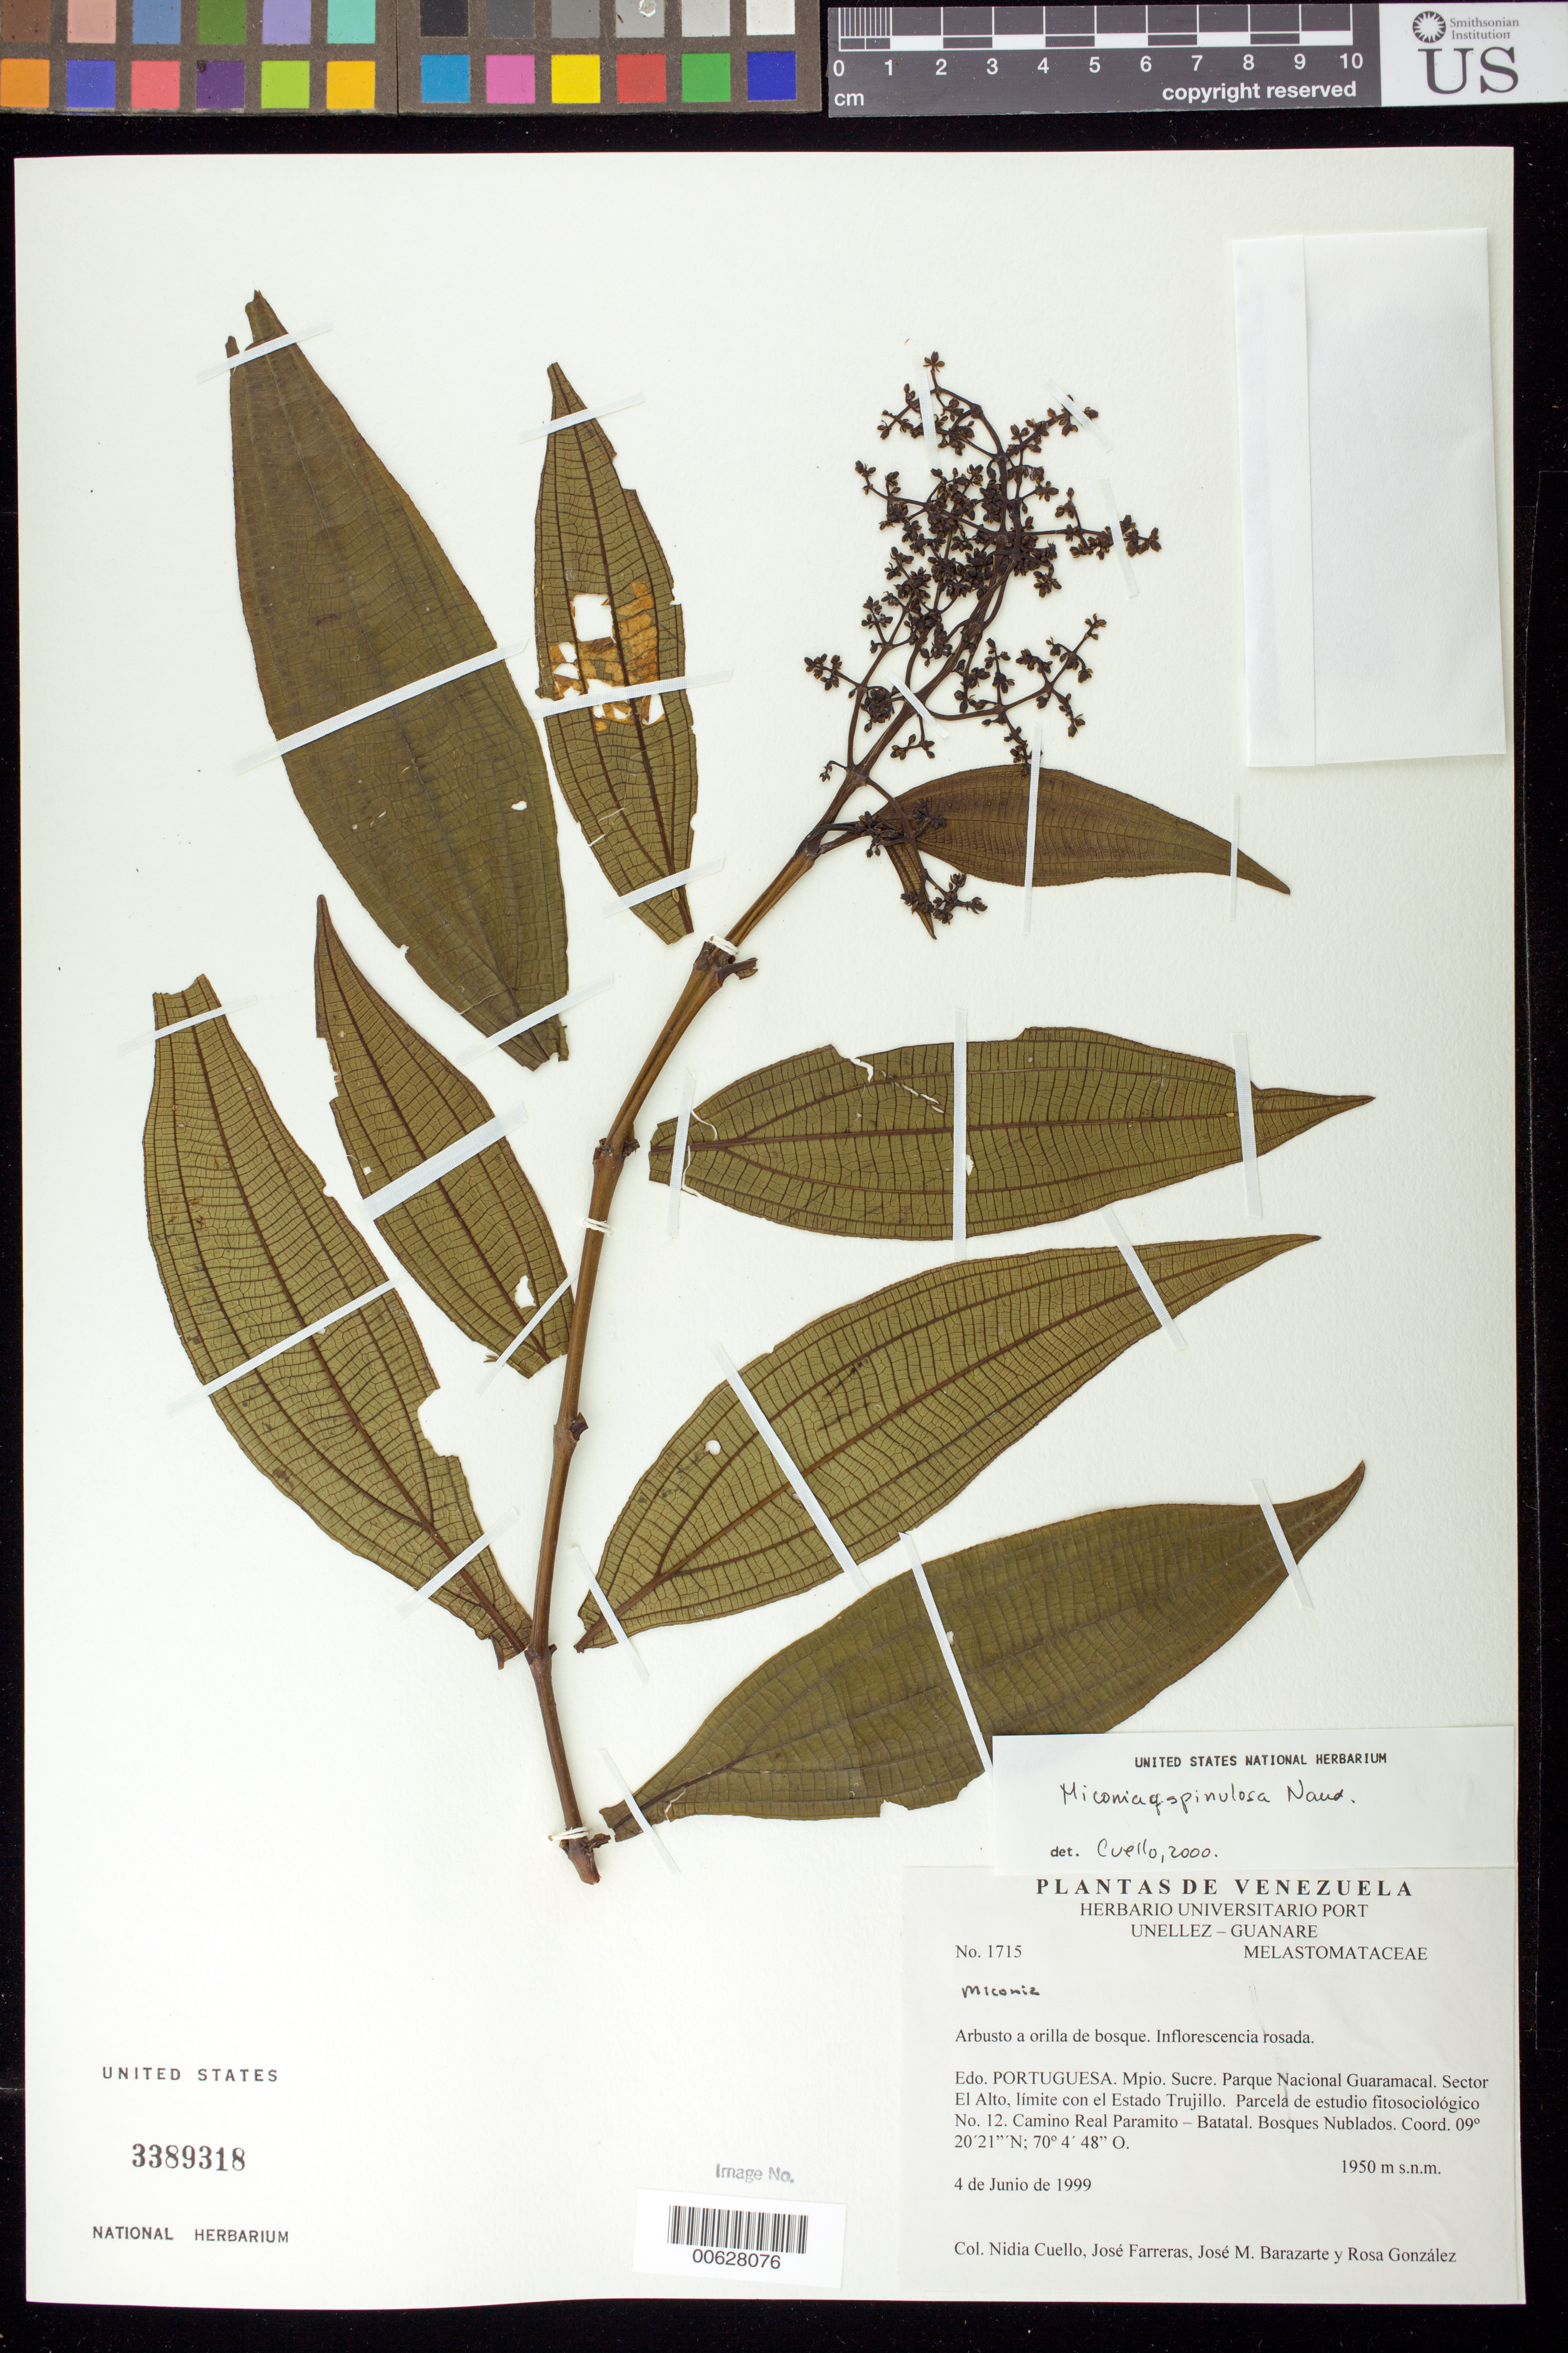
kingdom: Plantae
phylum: Tracheophyta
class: Magnoliopsida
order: Myrtales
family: Melastomataceae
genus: Miconia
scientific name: Miconia spinulosa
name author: Naudin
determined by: Cuello, Nidia L.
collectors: N. L. Cuello, J. Ferreras, J. Barazarte & R. González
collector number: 1715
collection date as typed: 04 Jun 1999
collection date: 1999-06-04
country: Venezuela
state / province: Portuguesa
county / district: Sucre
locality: Sector El Mogote, vertiente N ramal de Guaramacal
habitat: Bosques Nublados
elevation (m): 1950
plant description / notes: MER, MO, PORT, US, VEN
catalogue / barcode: US 3389318